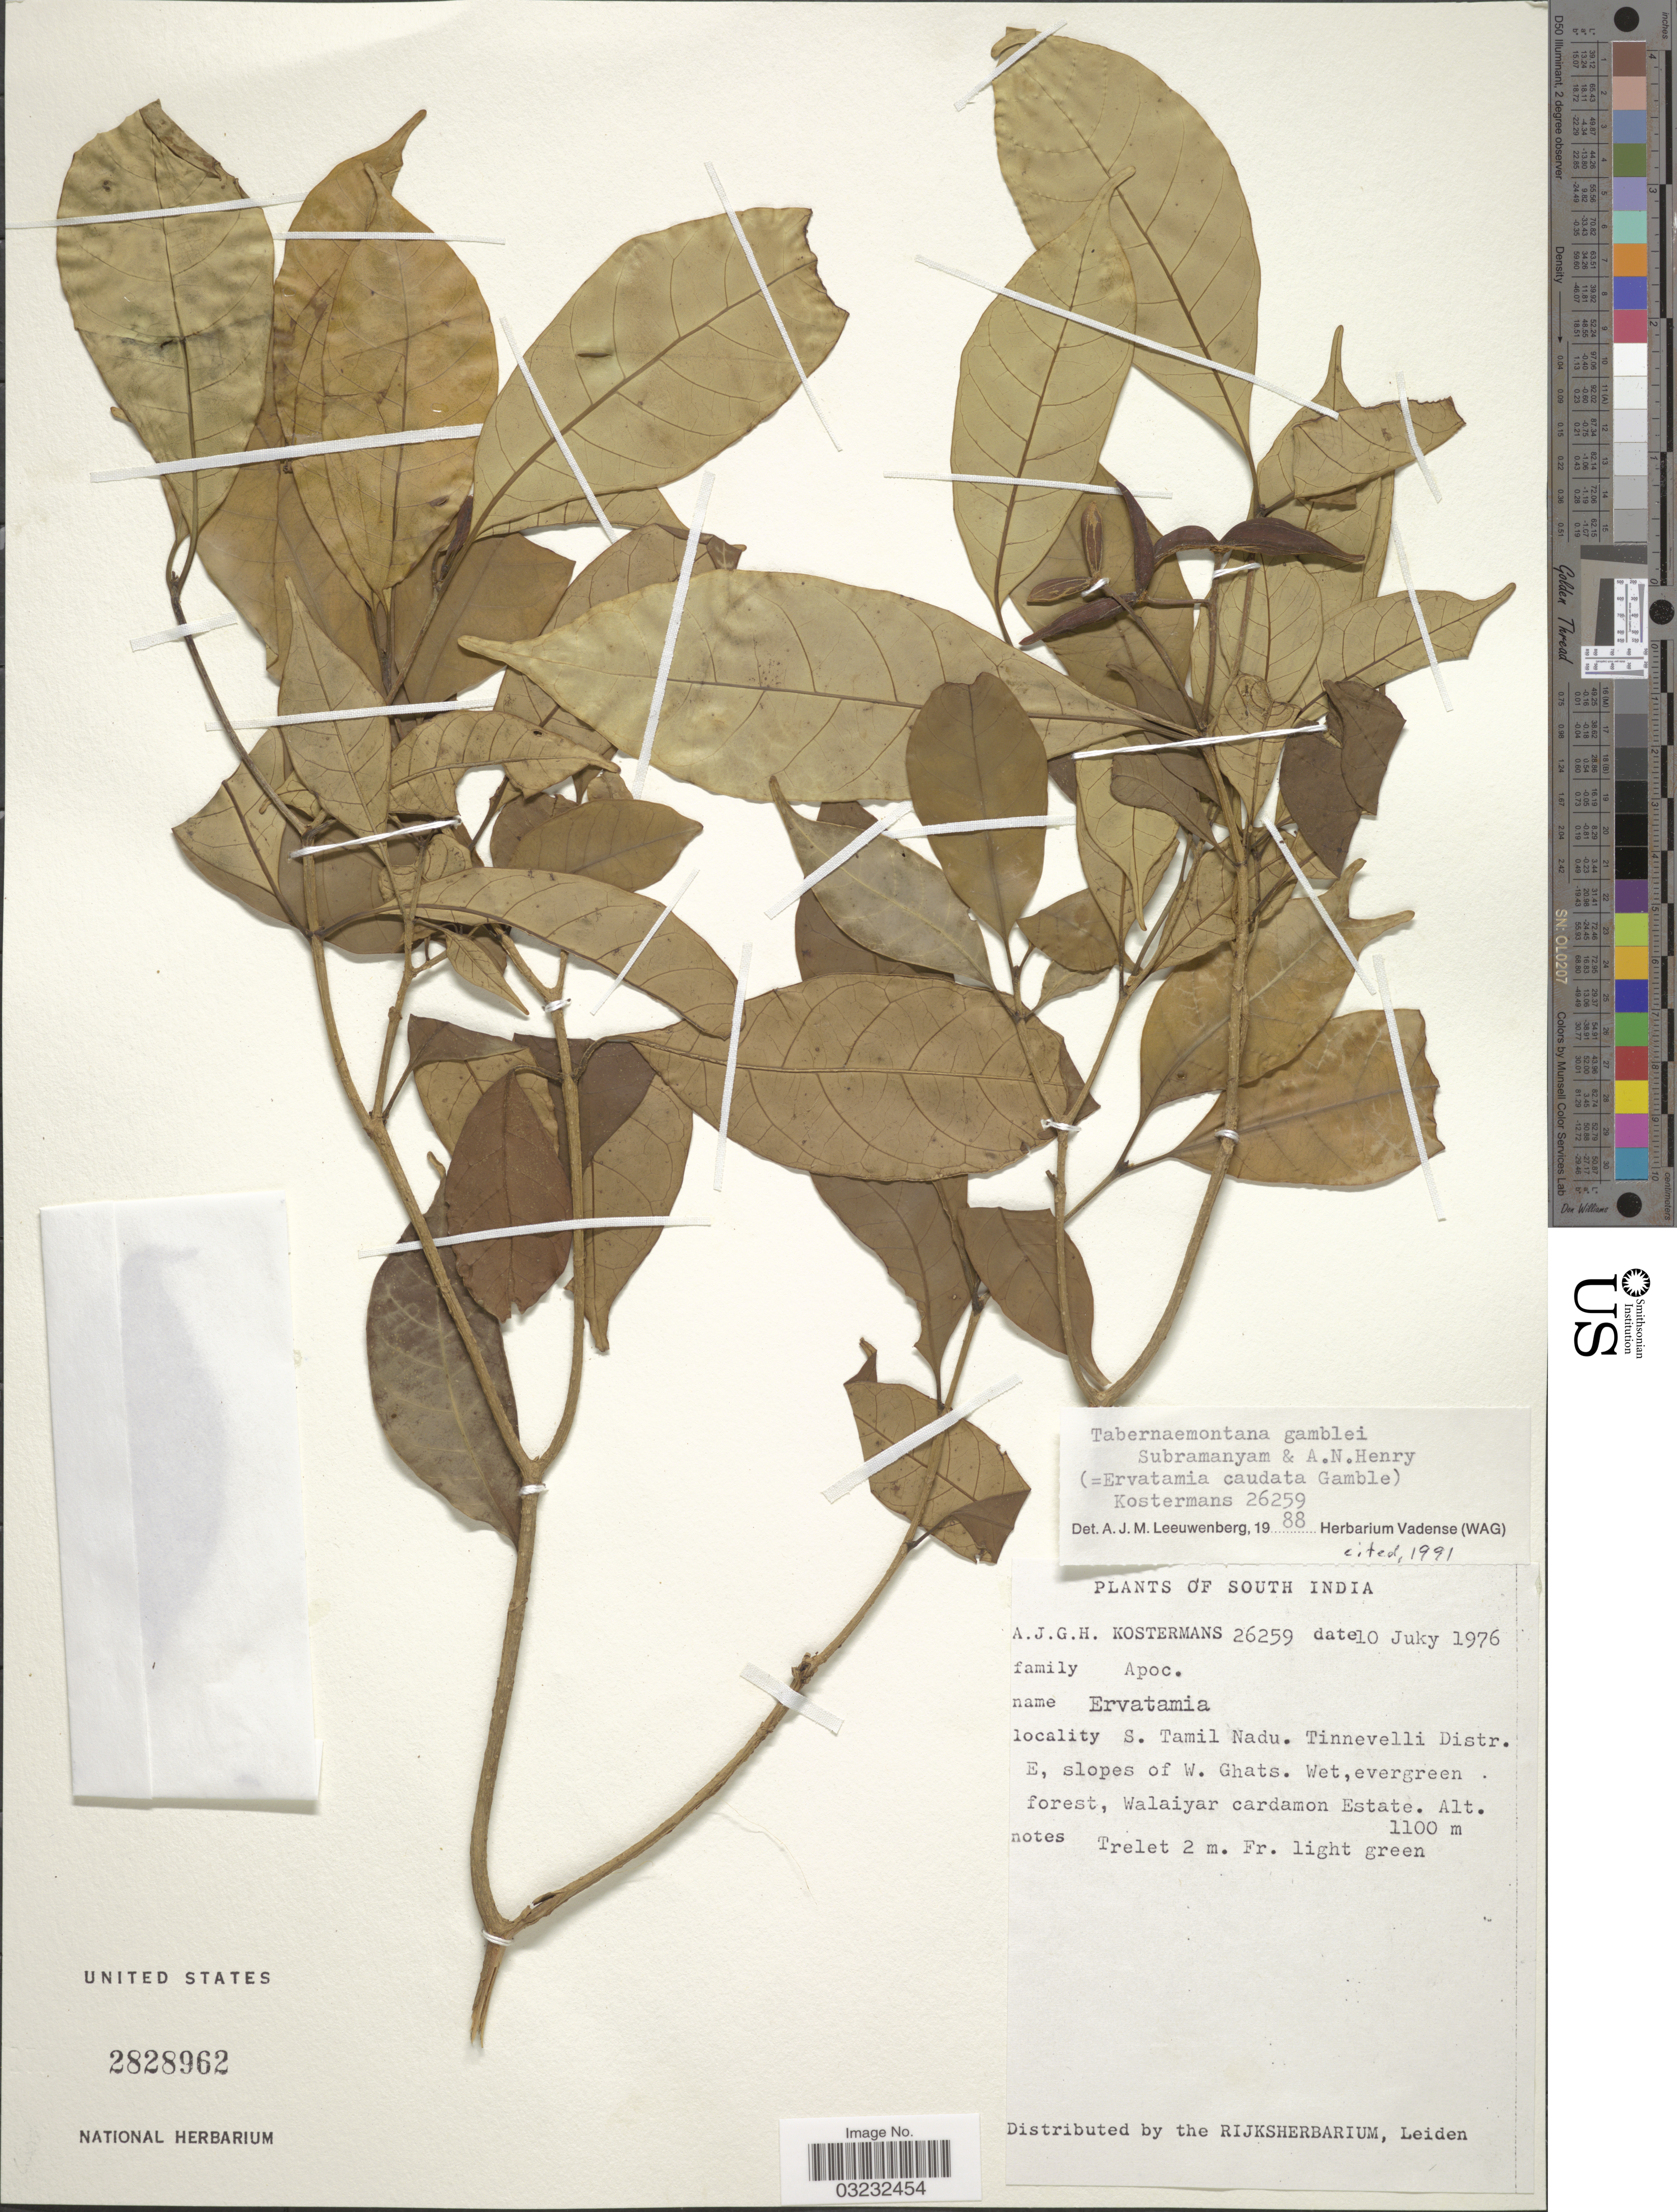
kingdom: Plantae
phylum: Tracheophyta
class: Magnoliopsida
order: Gentianales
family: Apocynaceae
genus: Tabernaemontana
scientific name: Tabernaemontana gamblei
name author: (Gamble) Subr. & A. N. Henry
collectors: A. J. G. Kostermans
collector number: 26259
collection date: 1976-07-10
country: India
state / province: Tamil Nadu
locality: South India, S. Tamil Nadu. Tinnevelli Distr. E, slopes of W. Ghats. Wet, evergreen forest, Walaiyar cardamon Estate.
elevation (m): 1100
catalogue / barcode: US 2828962